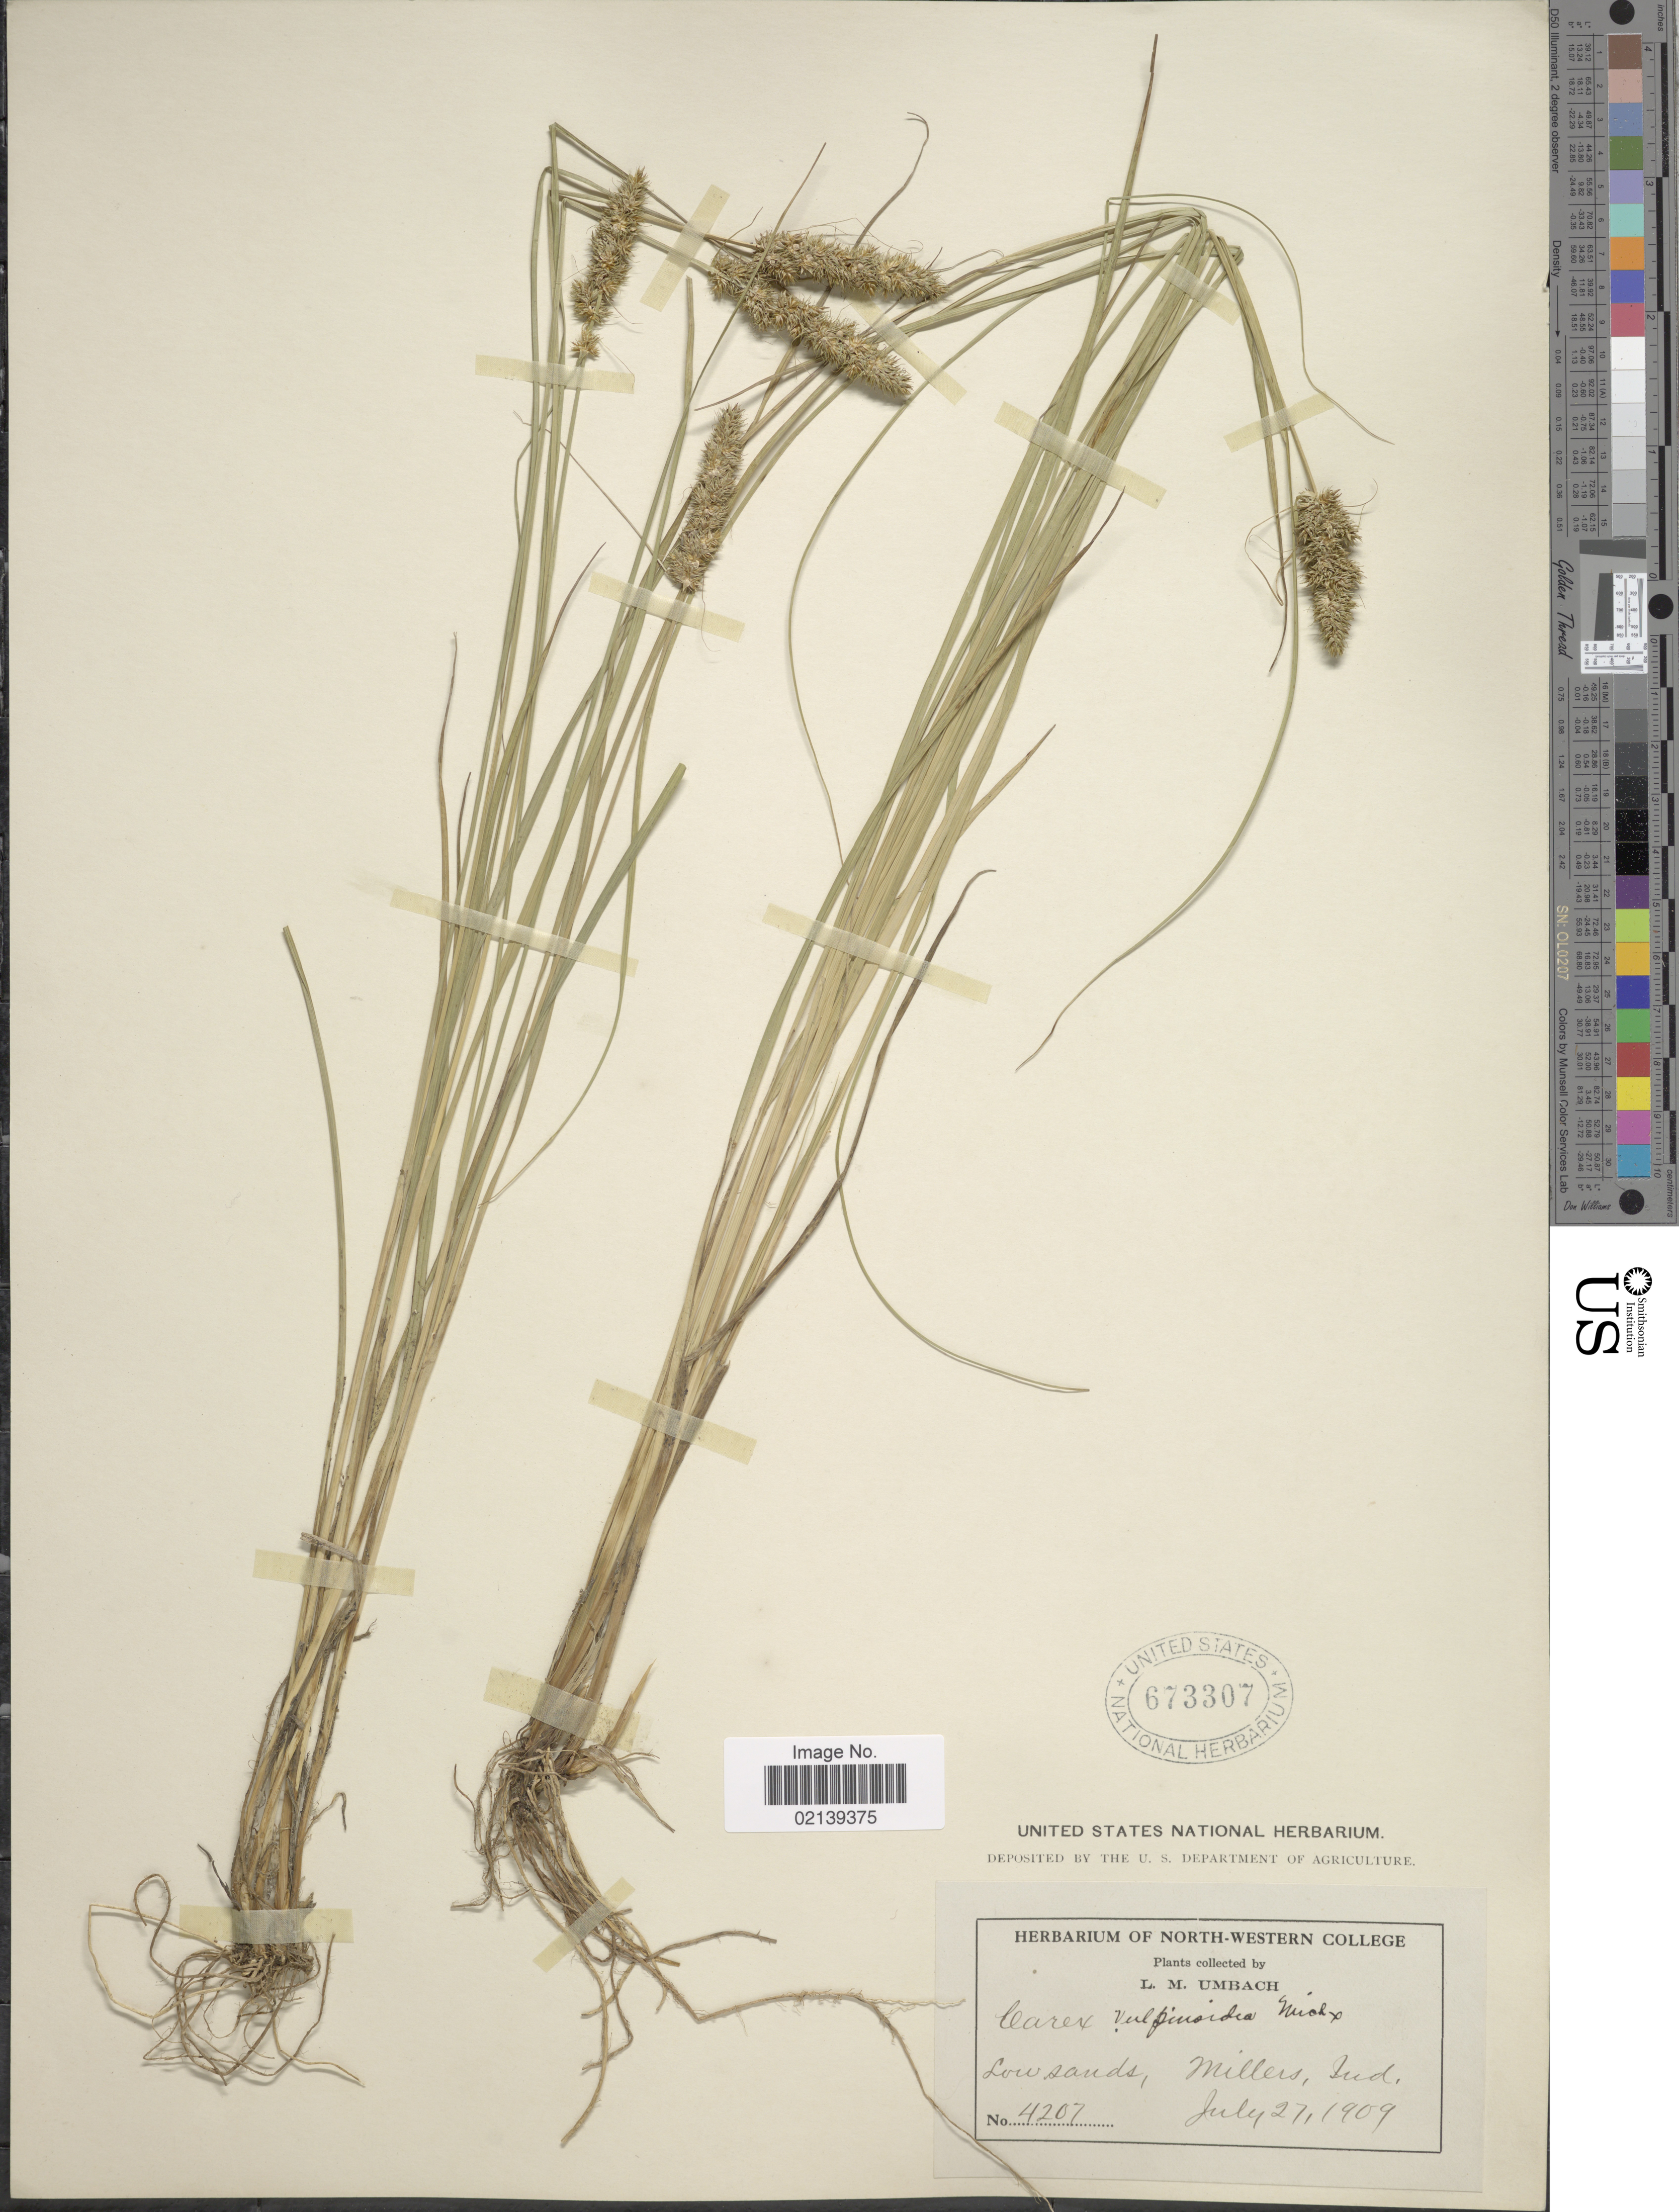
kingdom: Plantae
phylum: Tracheophyta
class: Liliopsida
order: Poales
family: Cyperaceae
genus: Carex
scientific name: Carex vulpinoidea Michx.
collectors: L. M. Umbach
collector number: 4207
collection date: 1909-07-27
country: United States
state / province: Indiana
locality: Low sands, Millers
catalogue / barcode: US 673307